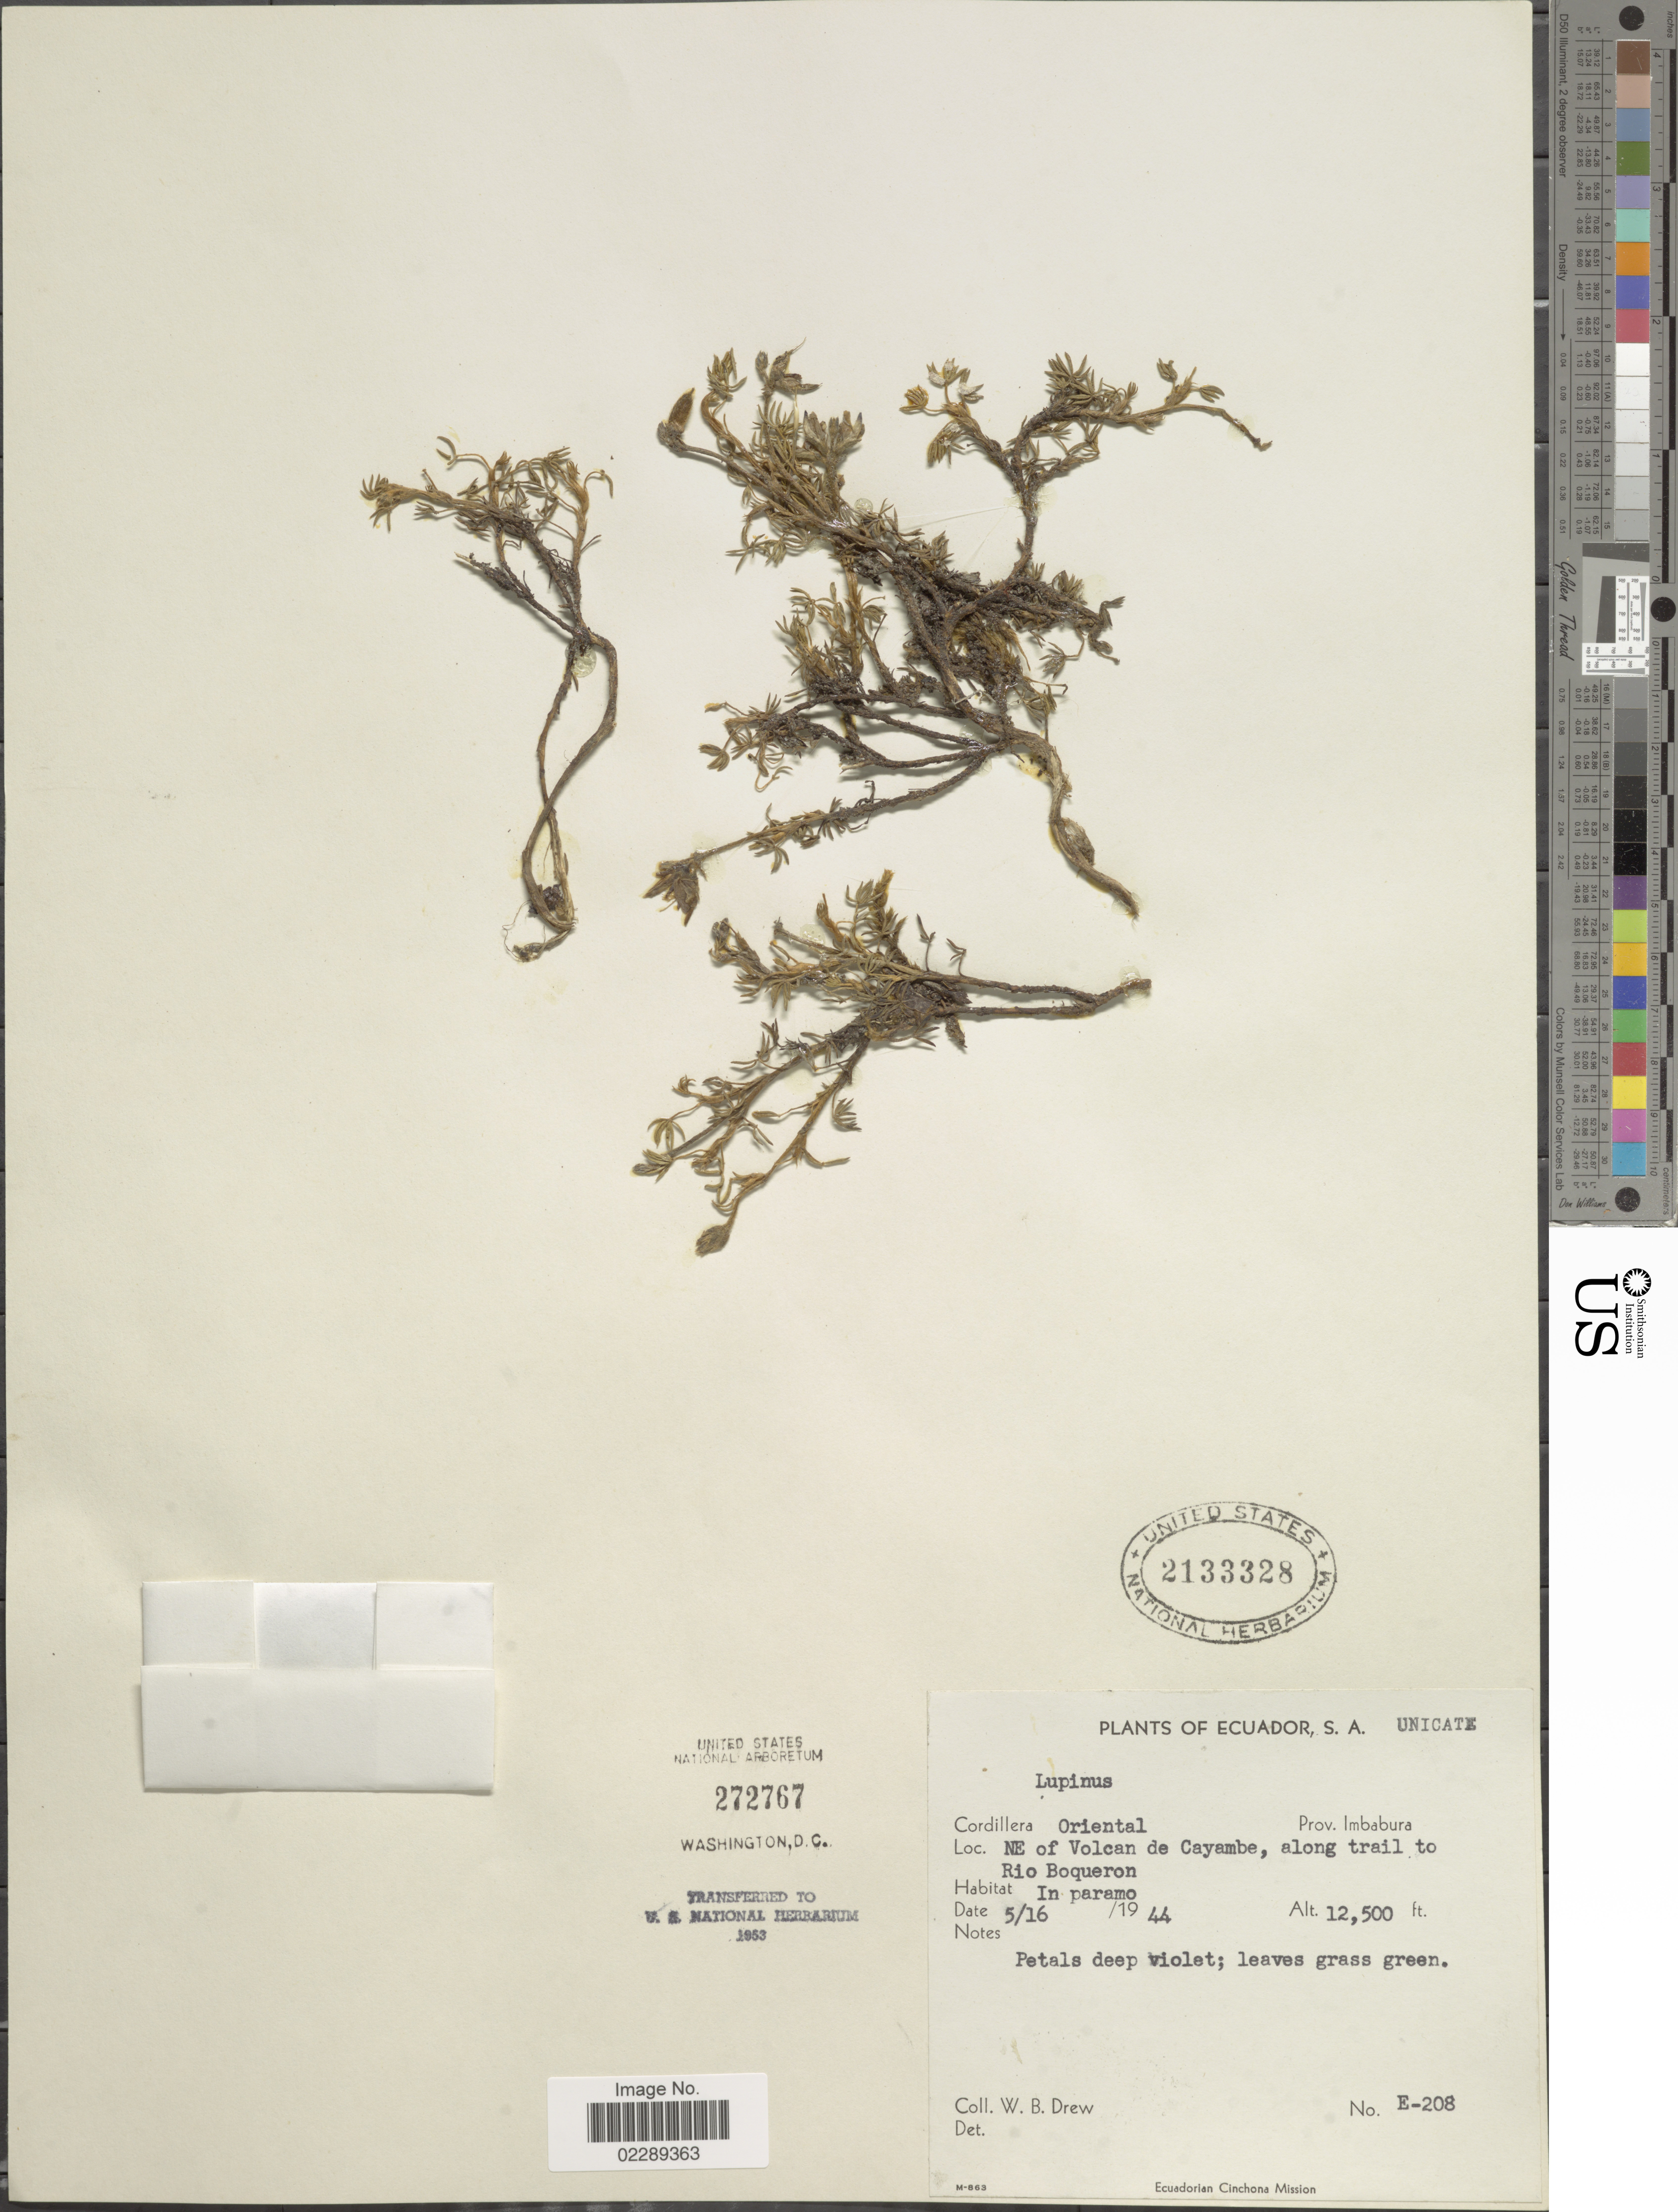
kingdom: Plantae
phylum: Tracheophyta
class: Magnoliopsida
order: Fabales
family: Fabaceae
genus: Lupinus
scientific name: Lupinus sp.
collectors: W. B. Drew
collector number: E-208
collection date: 1944-05-16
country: Ecuador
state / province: Imbabura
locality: Cordillera Oriental. Prov. Imbabura. NE of Volcan de Cayambe, along trail to Rio Boqueron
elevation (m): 3810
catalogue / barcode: US 2133328